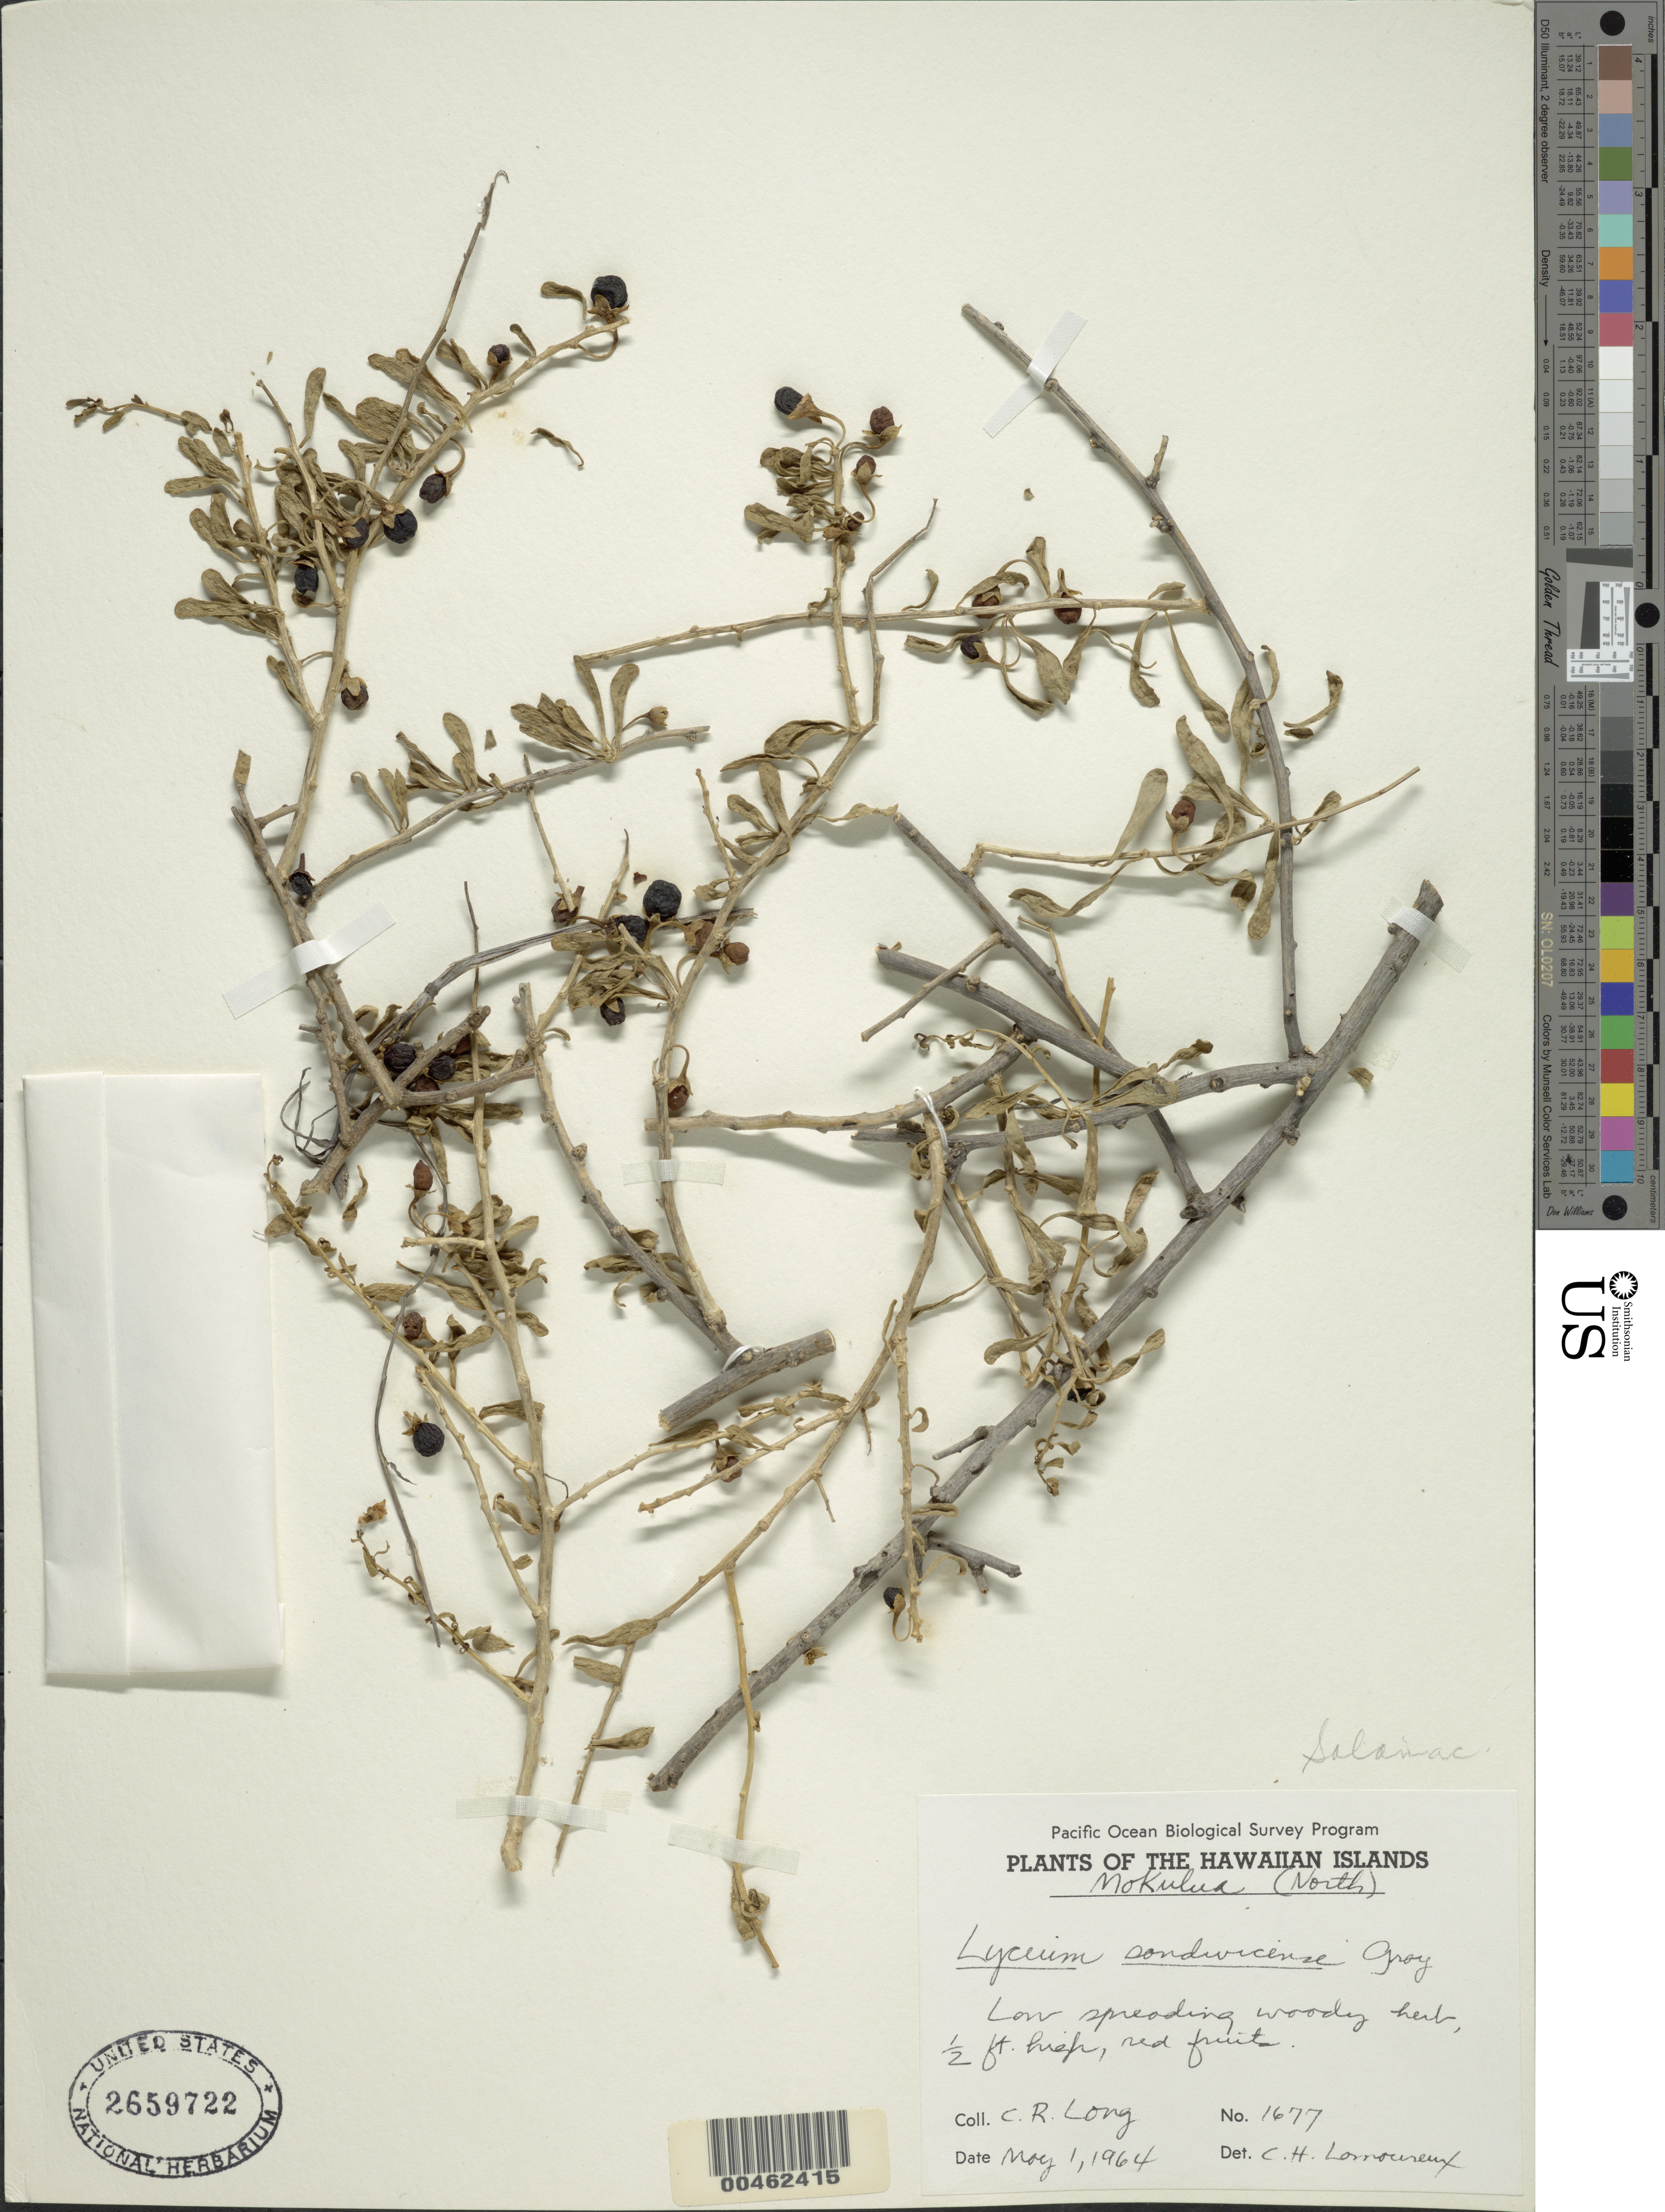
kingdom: Plantae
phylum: Tracheophyta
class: Magnoliopsida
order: Solanales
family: Solanaceae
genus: Lycium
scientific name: Lycium carolinianum var. sandwicense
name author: (A. Gray) C.L. Hitchc.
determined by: Wagner, W. L., (BOT), Smithsonian Institution - National Museum of Natural History (UNITED STATES)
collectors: C. Long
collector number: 1677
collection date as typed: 1 May 1964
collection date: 1964-05-01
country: United States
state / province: Hawaii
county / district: Kauai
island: Kaua'i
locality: Mokulua (North)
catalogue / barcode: US 2659722